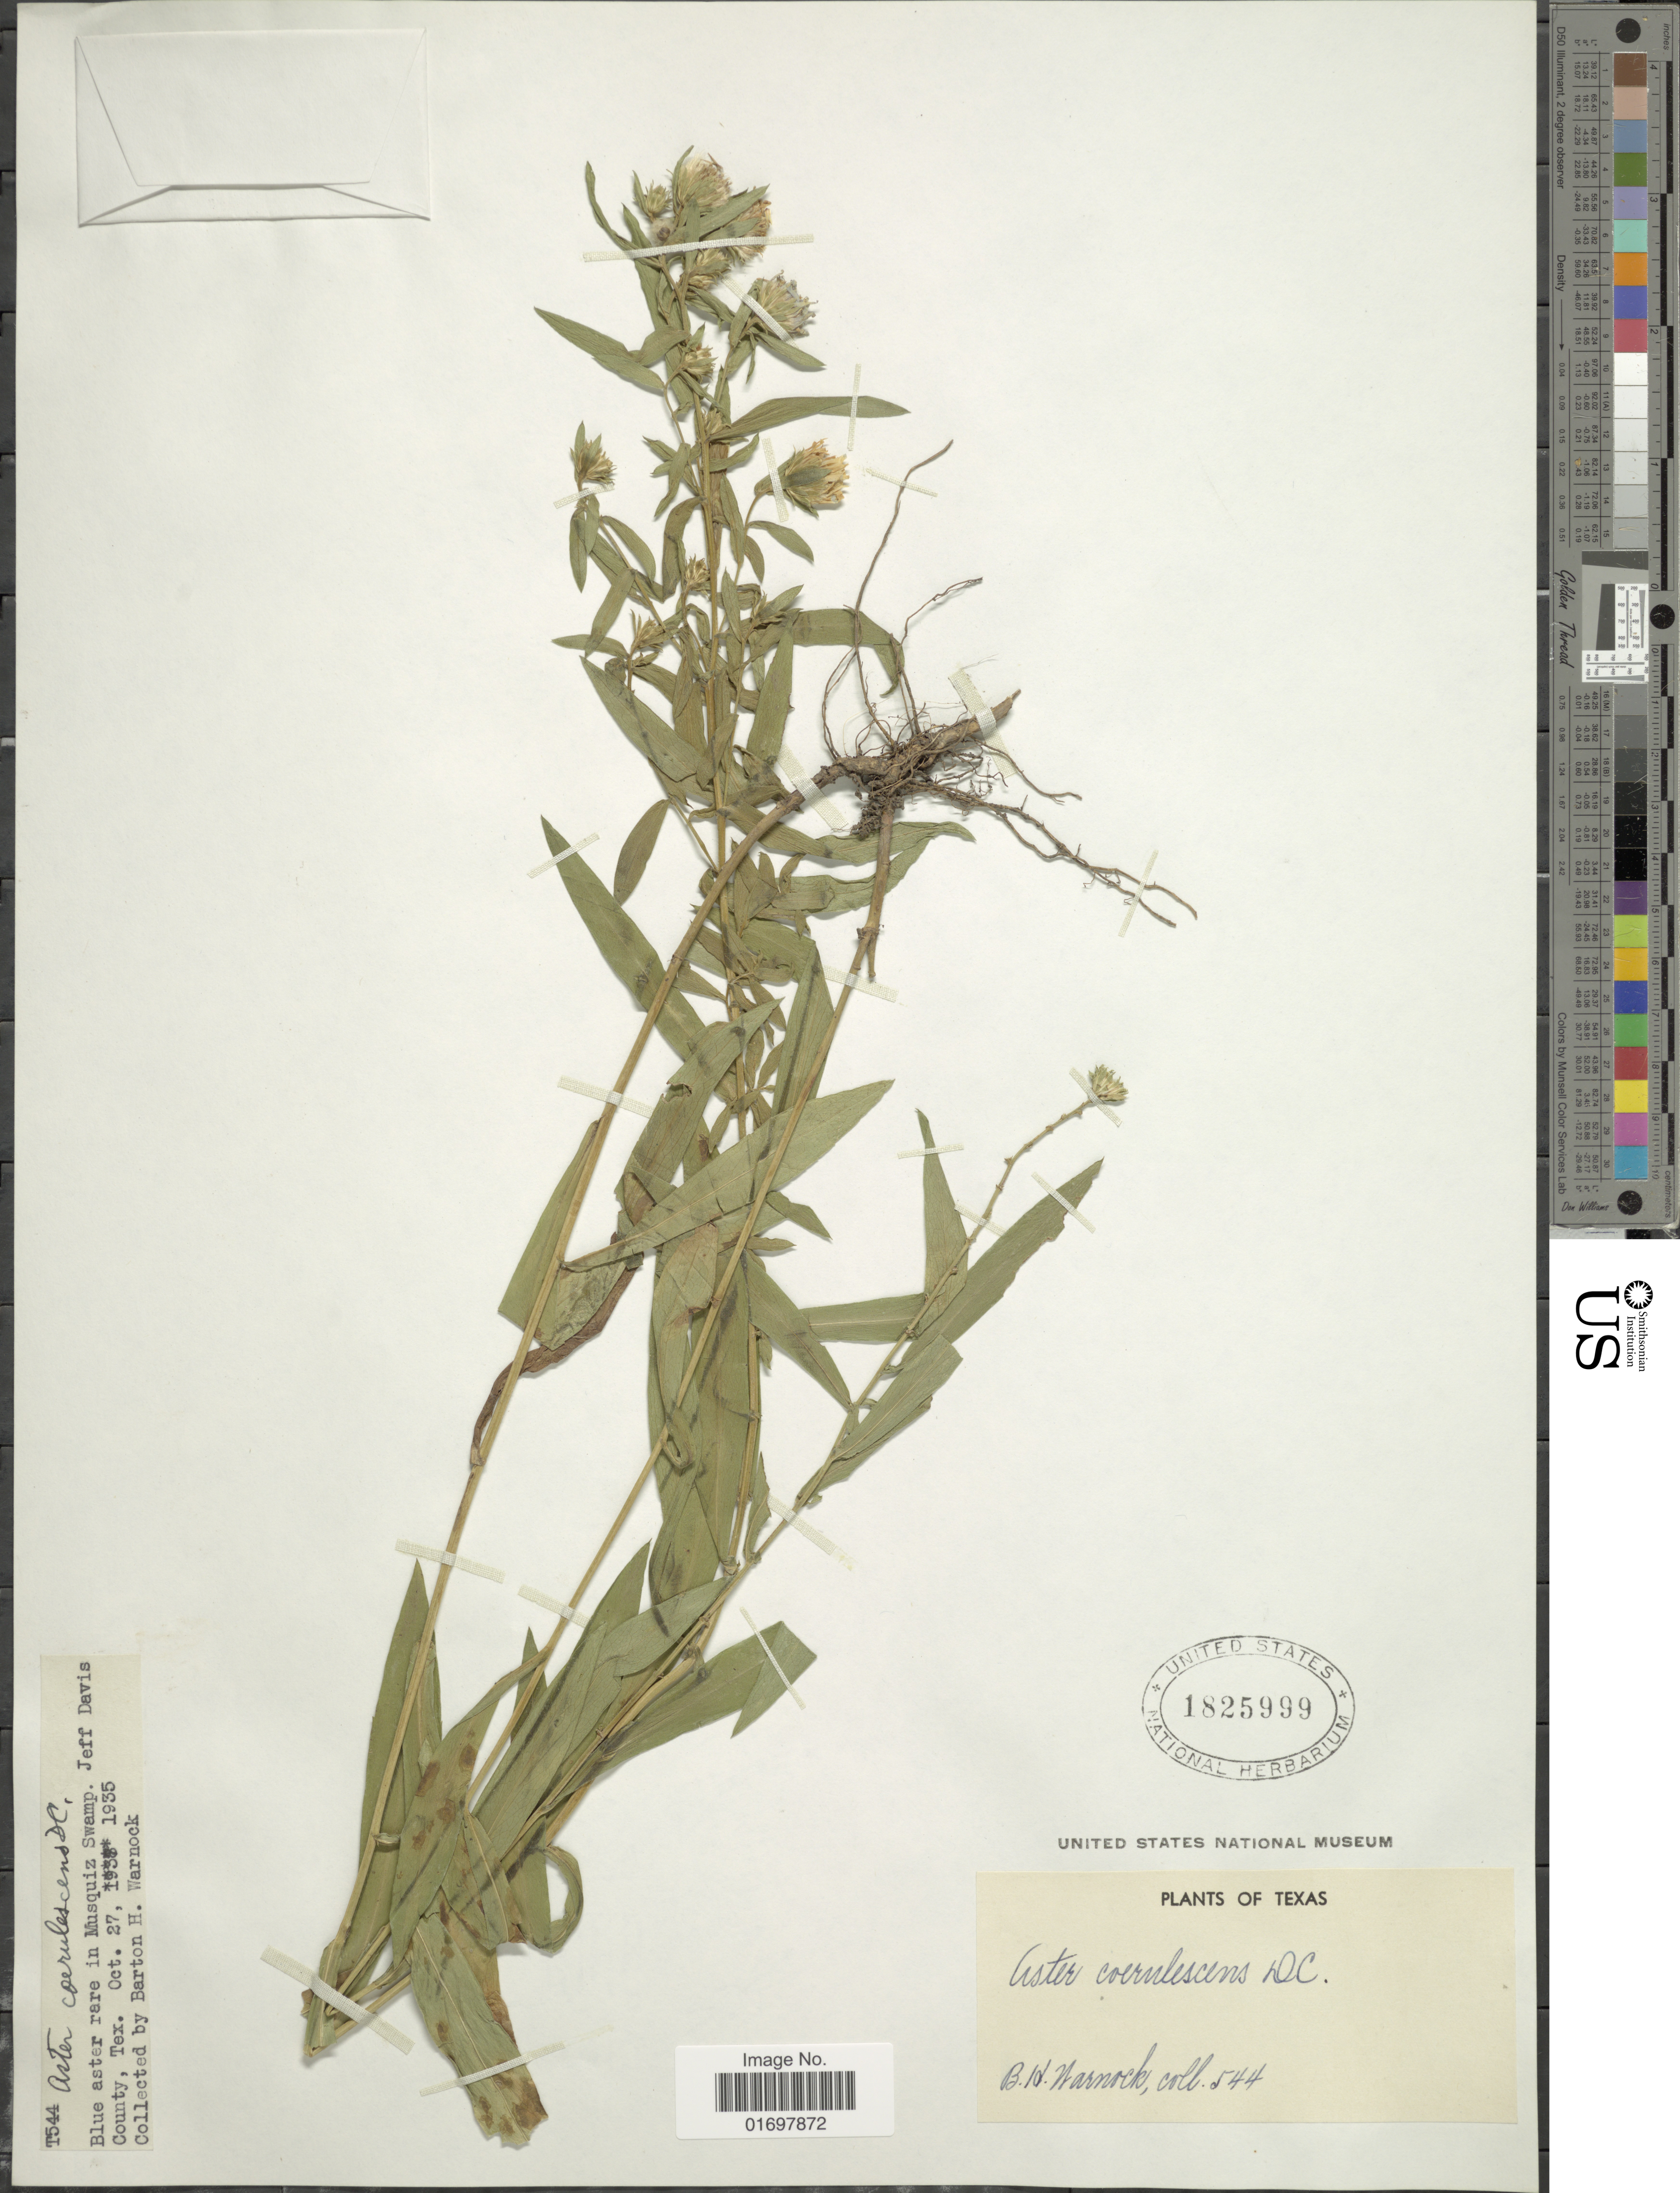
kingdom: Plantae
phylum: Tracheophyta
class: Magnoliopsida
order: Asterales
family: Asteraceae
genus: Symphyotrichum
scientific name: Symphyotrichum lanceolatum var. hesperium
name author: (A. Gray) G.L. Nesom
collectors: Marnock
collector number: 544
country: United States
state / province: Texas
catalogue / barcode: US 1825999